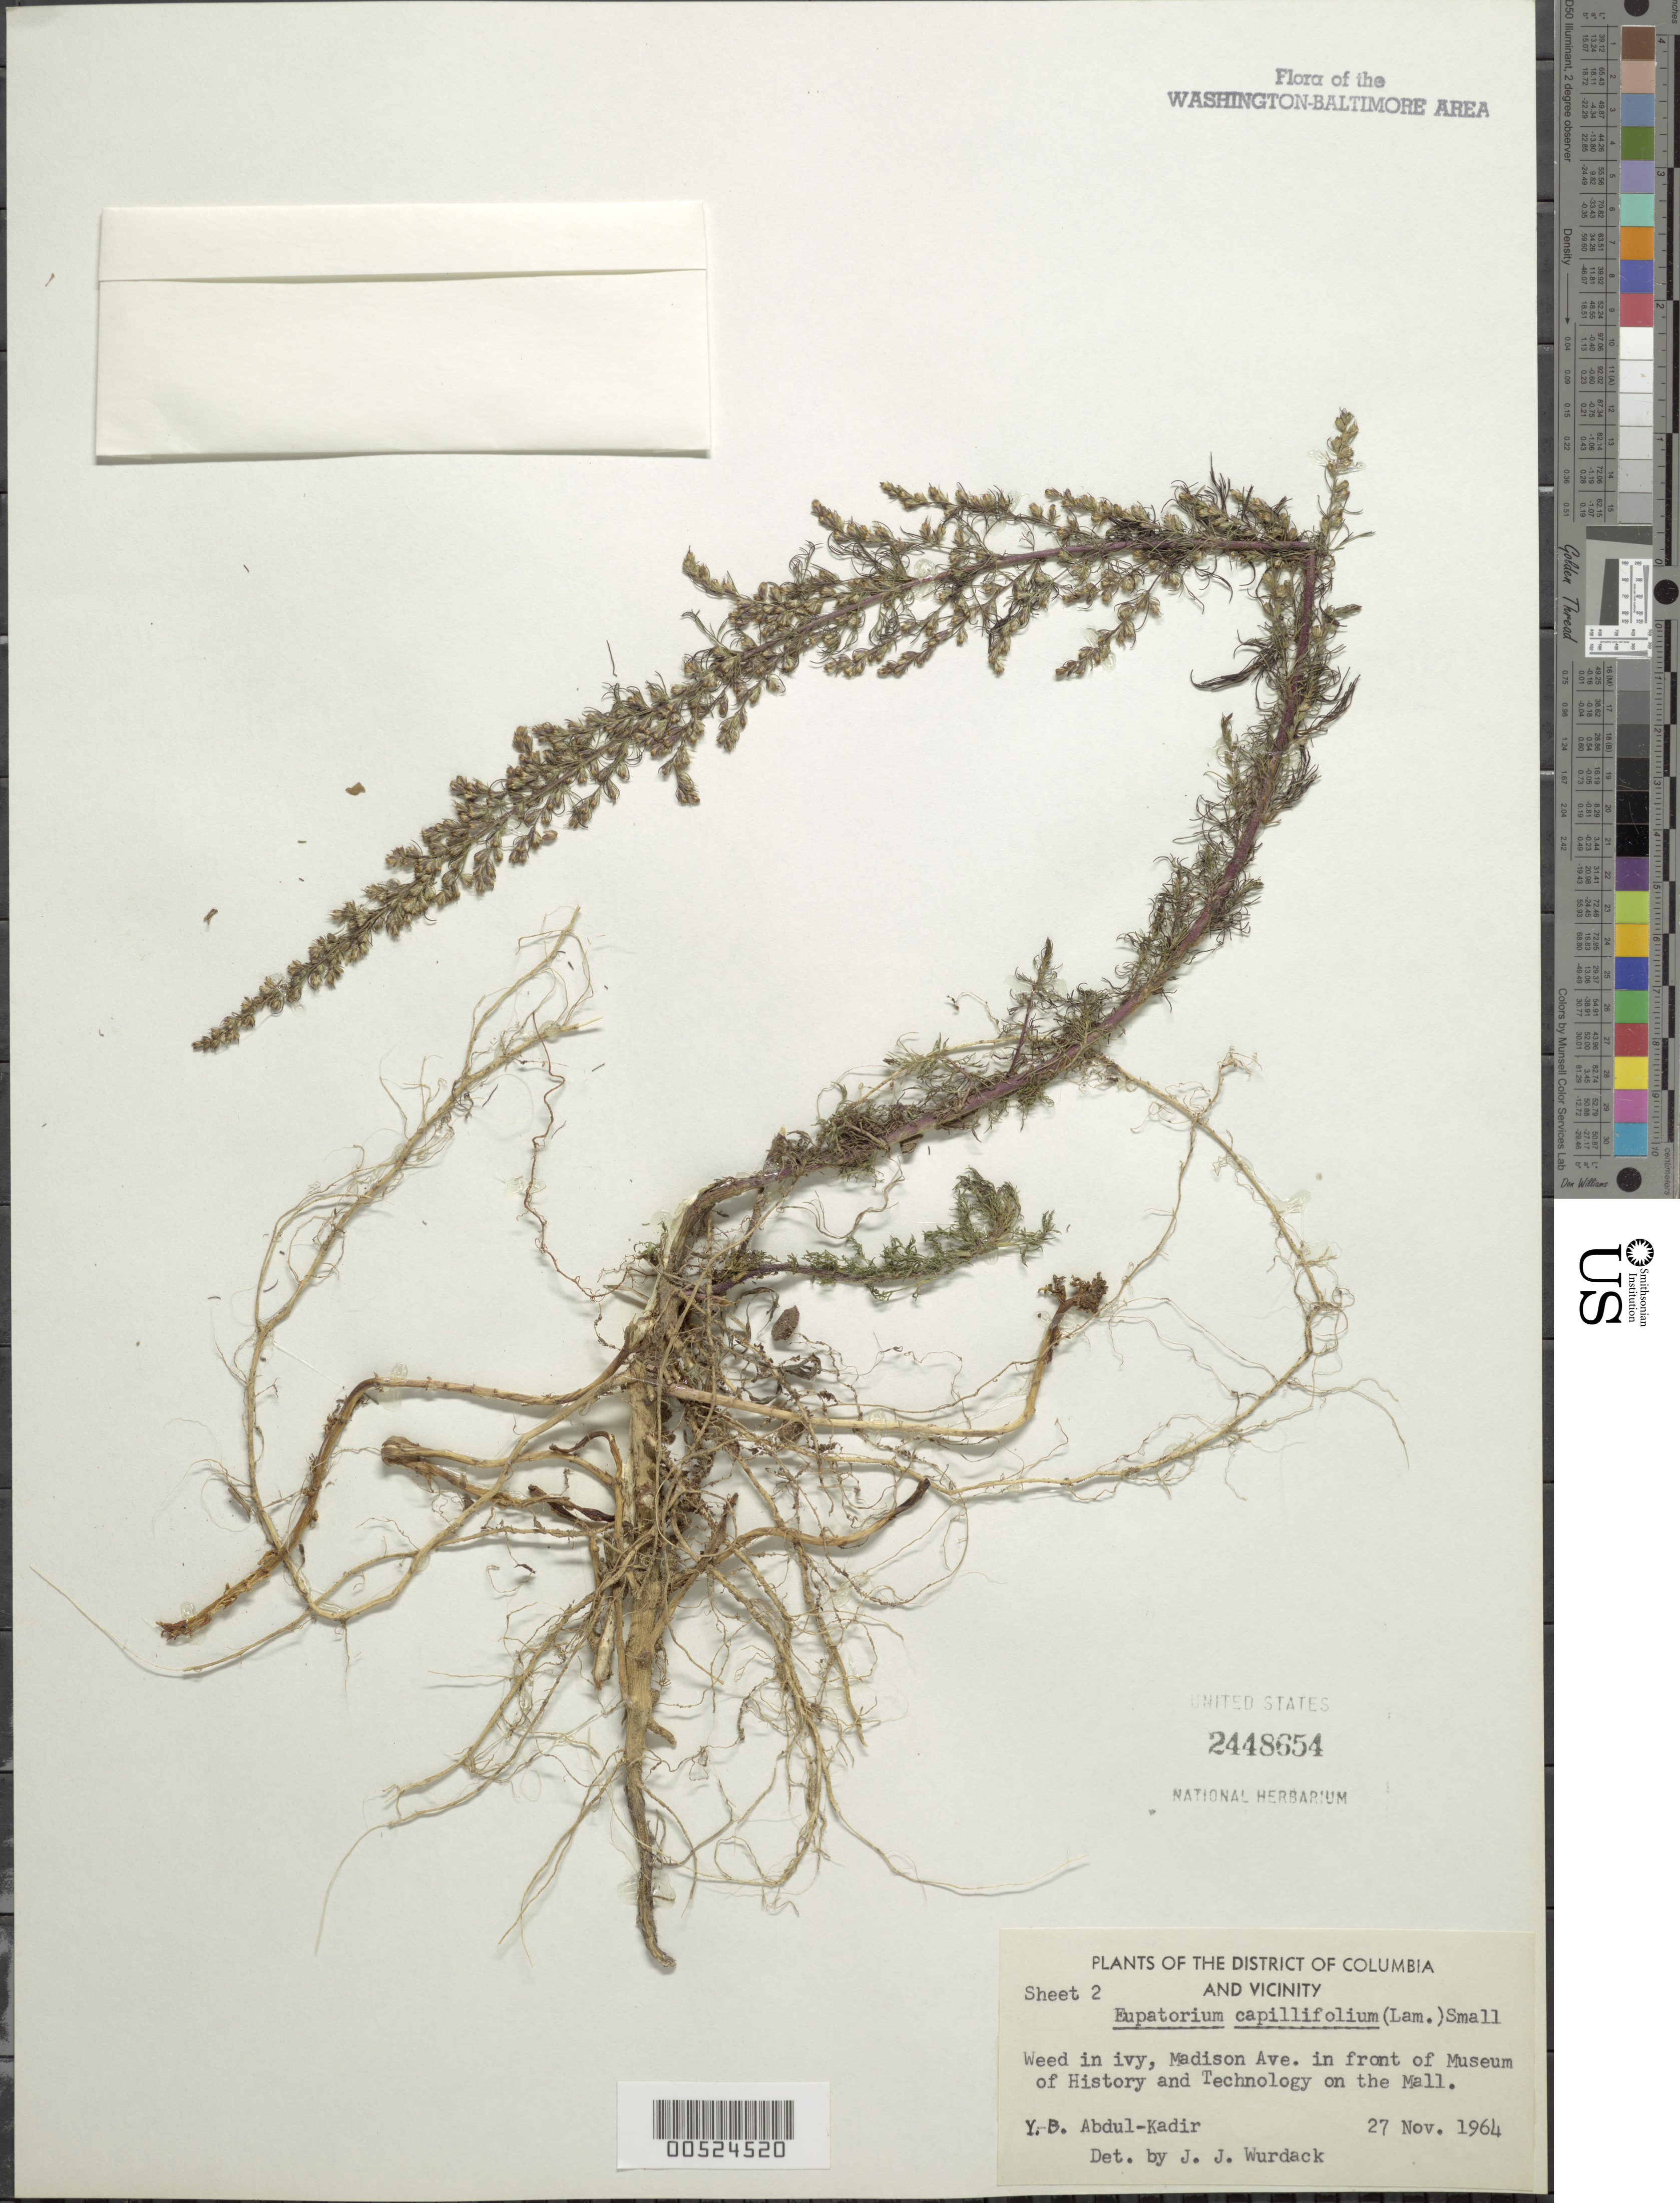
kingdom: Plantae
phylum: Tracheophyta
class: Magnoliopsida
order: Asterales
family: Asteraceae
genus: Eupatorium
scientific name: Eupatorium capillifolium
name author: (Lam.) Small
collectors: Y. B. Abdul-Kadir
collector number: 2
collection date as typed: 27 Nov 1964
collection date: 1964-11-27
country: United States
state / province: District of Columbia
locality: Museum of History and Technology, Madison Ave.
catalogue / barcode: US 2448654